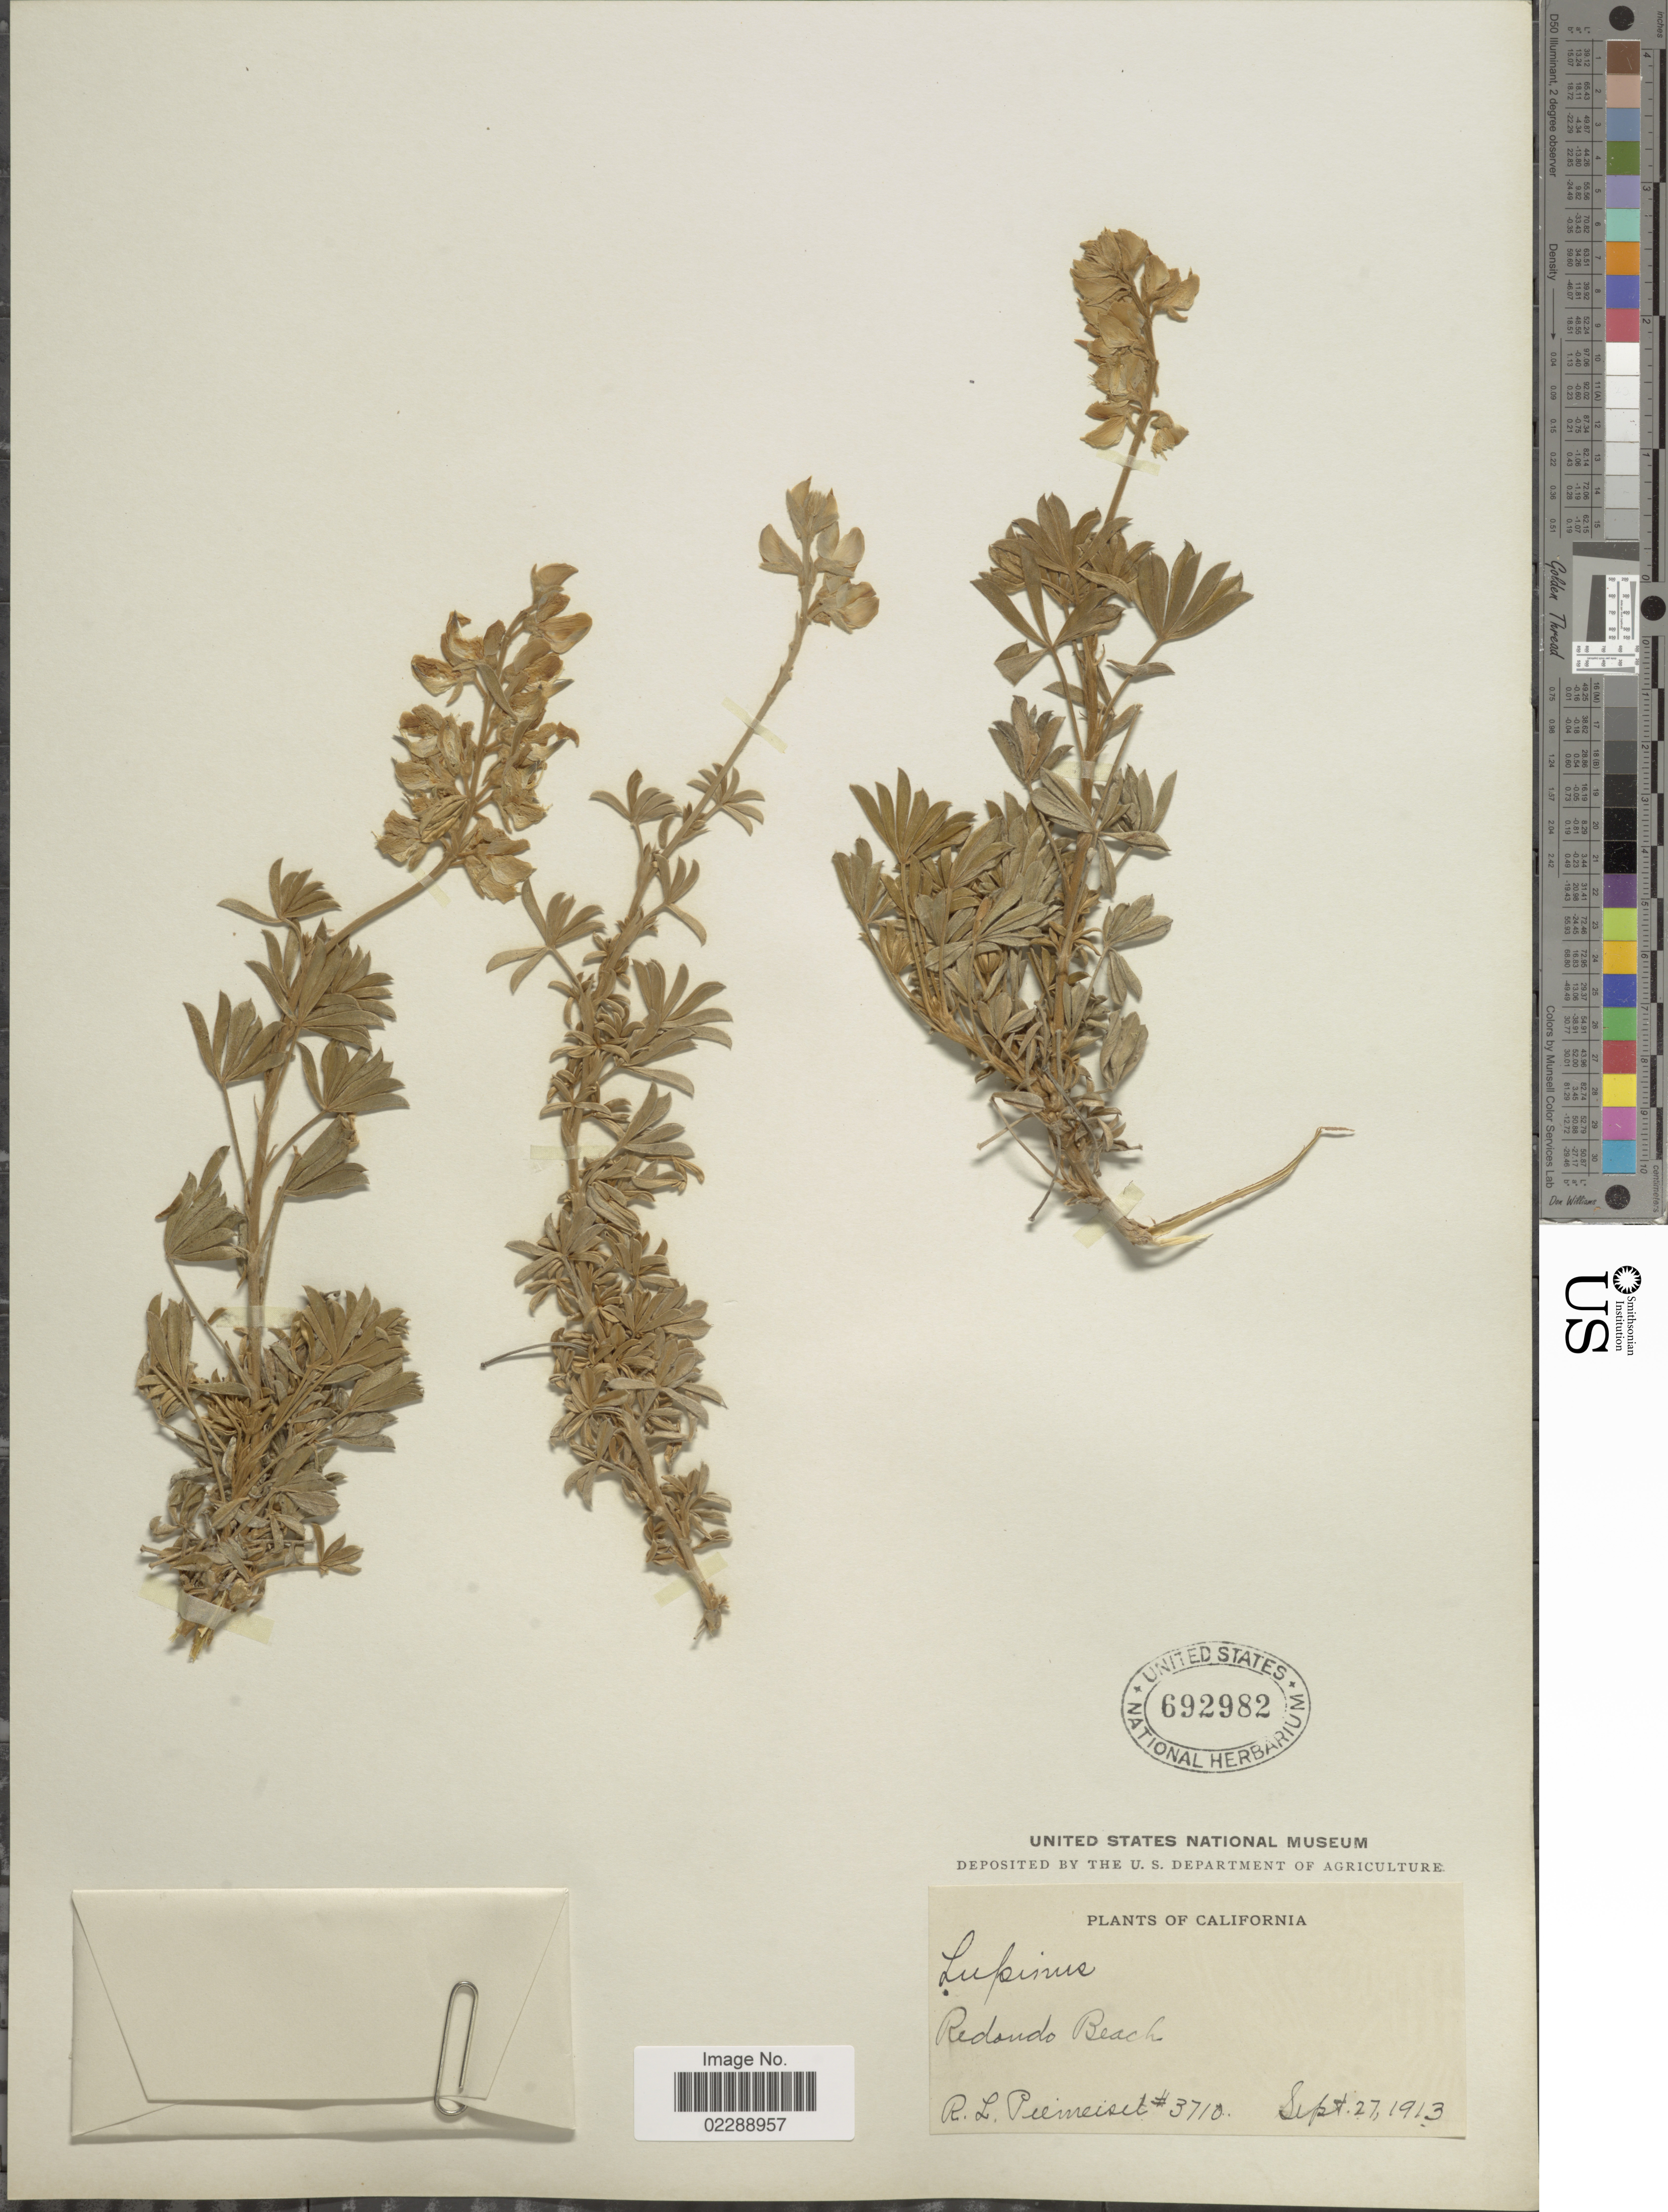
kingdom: Plantae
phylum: Tracheophyta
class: Magnoliopsida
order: Fabales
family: Fabaceae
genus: Lupinus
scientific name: Lupinus sp.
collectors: R. L. Piemeisel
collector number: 3710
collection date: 1913-09-27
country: United States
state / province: California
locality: Redondo Beach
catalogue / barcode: US 692982